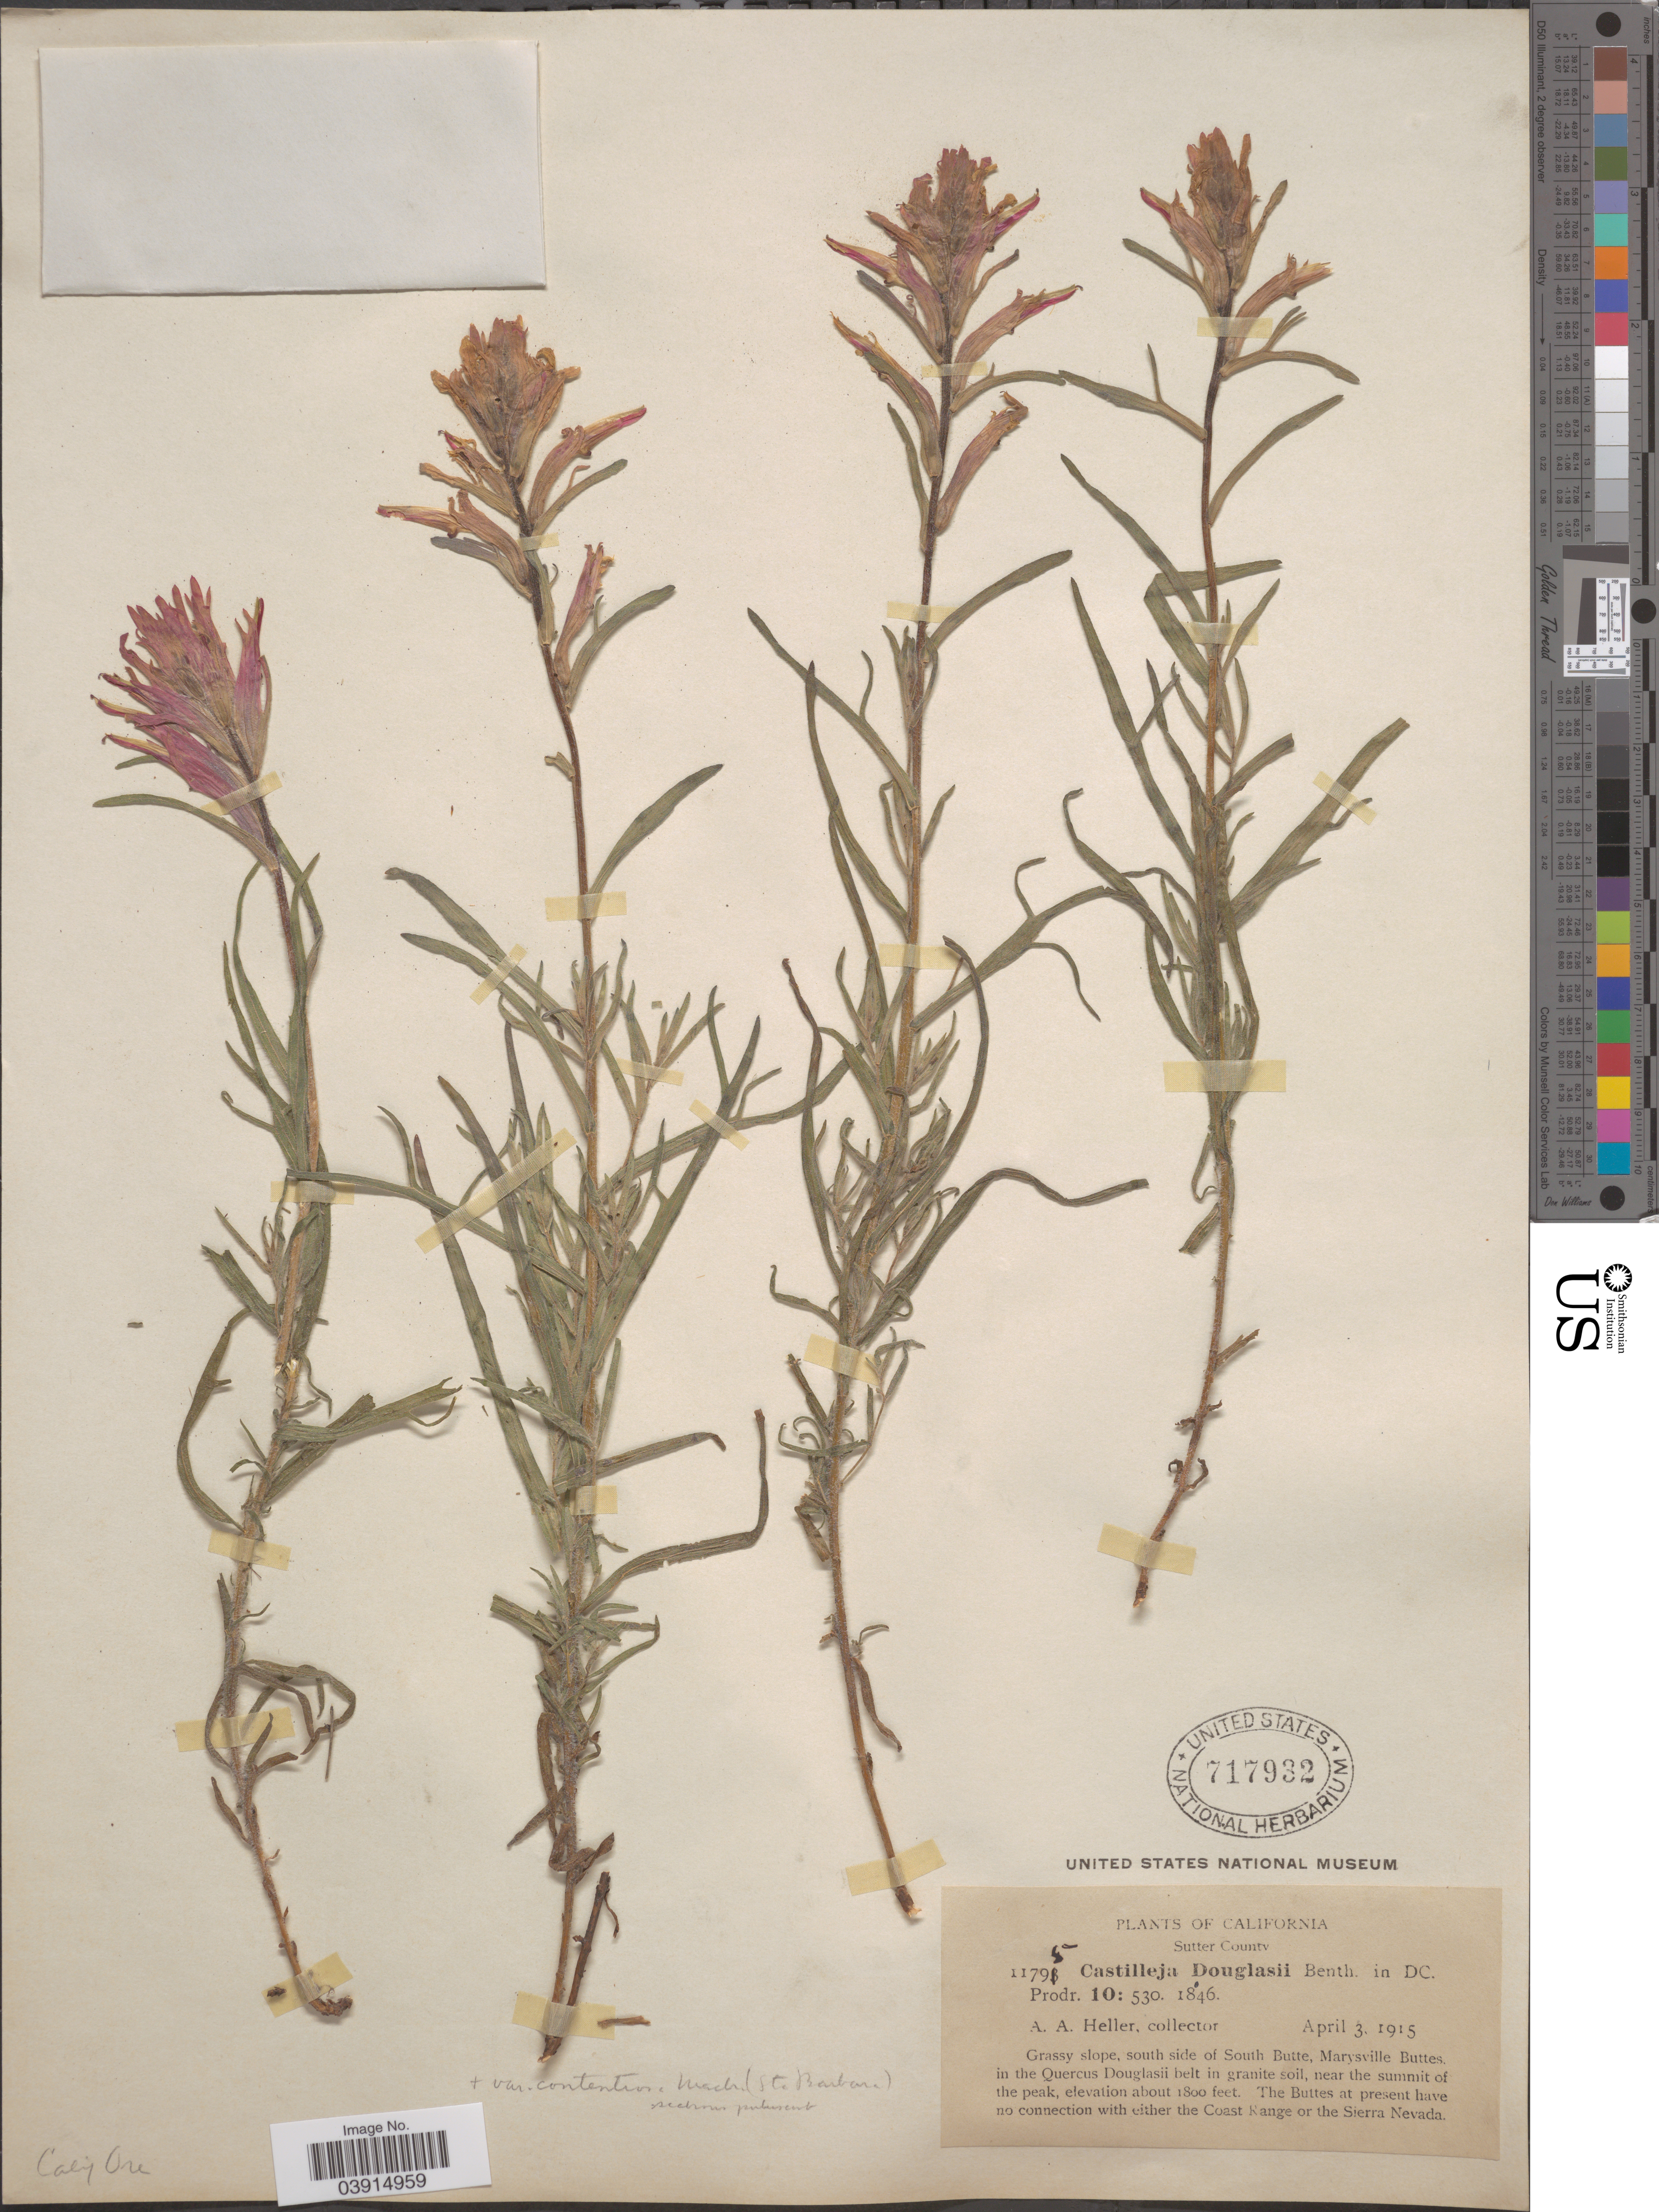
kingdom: Plantae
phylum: Tracheophyta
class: Magnoliopsida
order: Lamiales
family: Orobanchaceae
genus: Castilleja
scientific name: Castilleja sp.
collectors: A. A. Heller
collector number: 11795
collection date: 1915-04-03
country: United States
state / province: California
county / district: Sutter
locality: Sutter County. Grassy slope, south side of South Butte, Marysville Buttes in the Quercus Douglasii belt in granite soil, near the summit of the peak.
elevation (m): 549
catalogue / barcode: US 717932